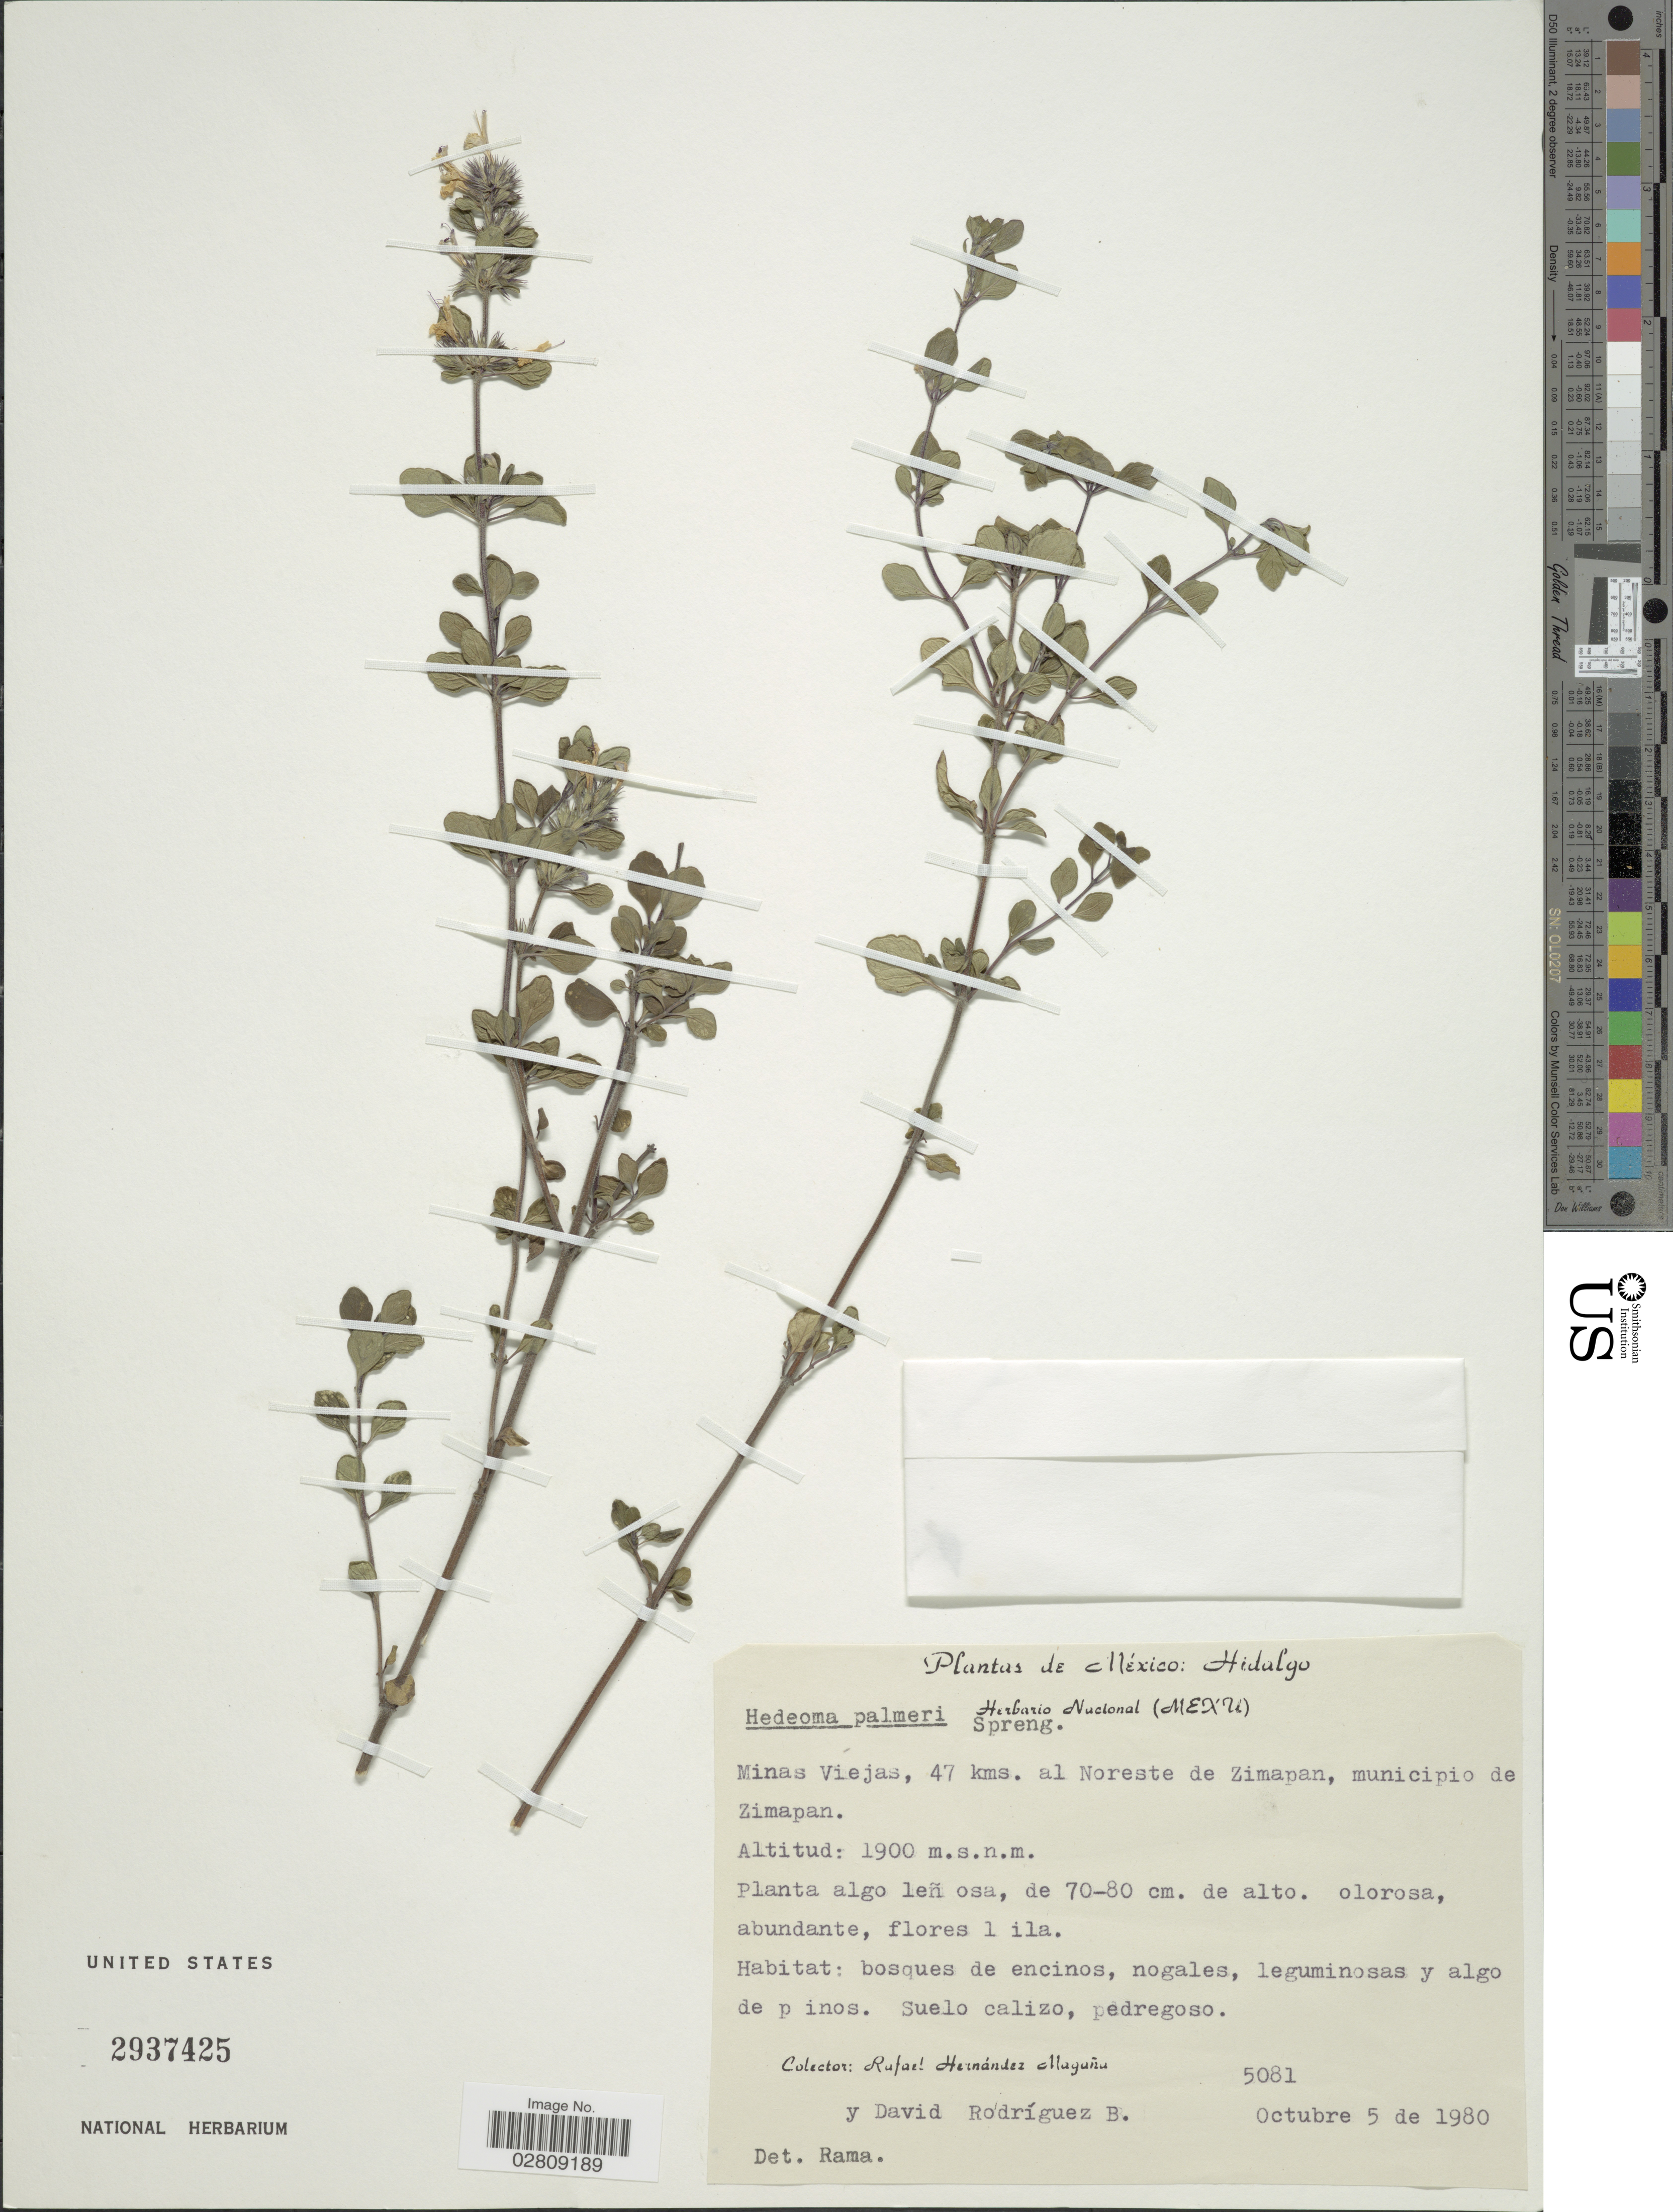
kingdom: Plantae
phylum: Tracheophyta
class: Magnoliopsida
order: Lamiales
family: Lamiaceae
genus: Hedeoma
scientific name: Hedeoma palmeri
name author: Hemsl.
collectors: R. Hernández-M. & D. Rodríguez B.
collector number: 5081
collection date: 1980-10-05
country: Mexico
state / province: Hidalgo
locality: Minas Viejas, 47 kms. al Noreste de Zimapan, municipio de Zimapan.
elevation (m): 1900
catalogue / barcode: US 2937425